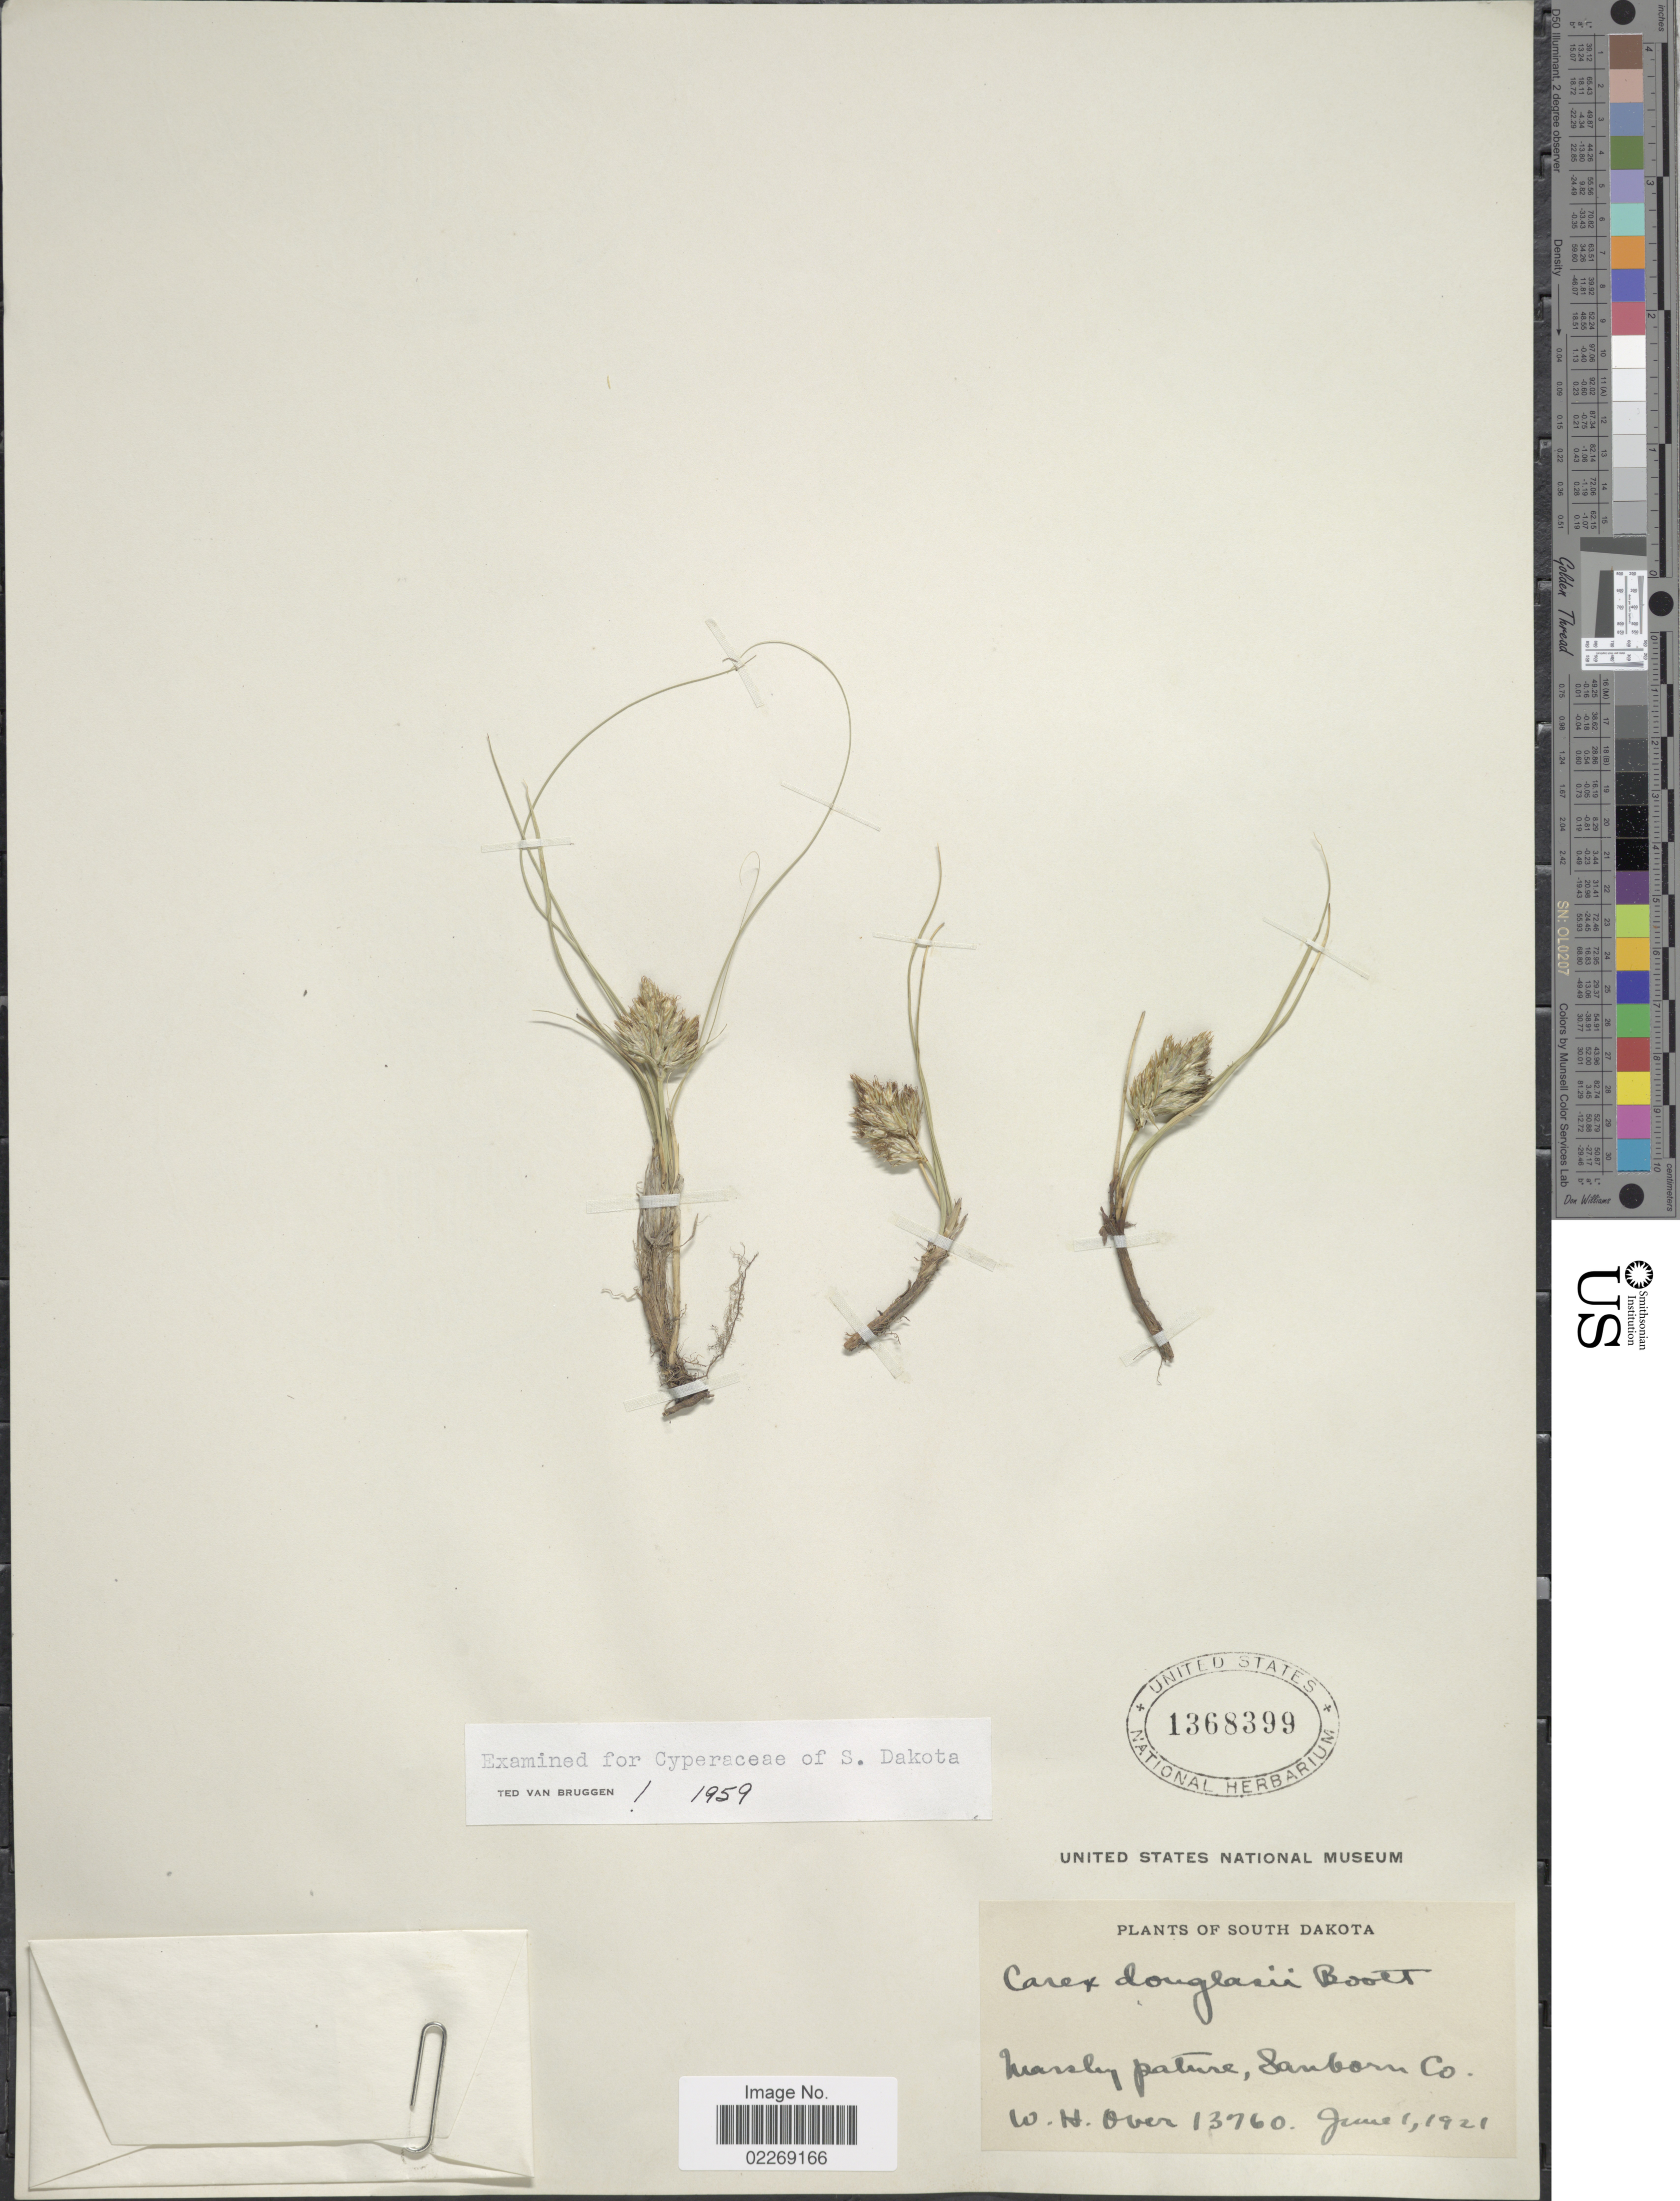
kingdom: Plantae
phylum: Tracheophyta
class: Liliopsida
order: Poales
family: Cyperaceae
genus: Carex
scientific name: Carex douglasii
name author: Boott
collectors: W. Over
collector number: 13760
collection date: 1921-06-01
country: United States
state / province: South Dakota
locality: Sanborn Co.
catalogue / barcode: US 1368399